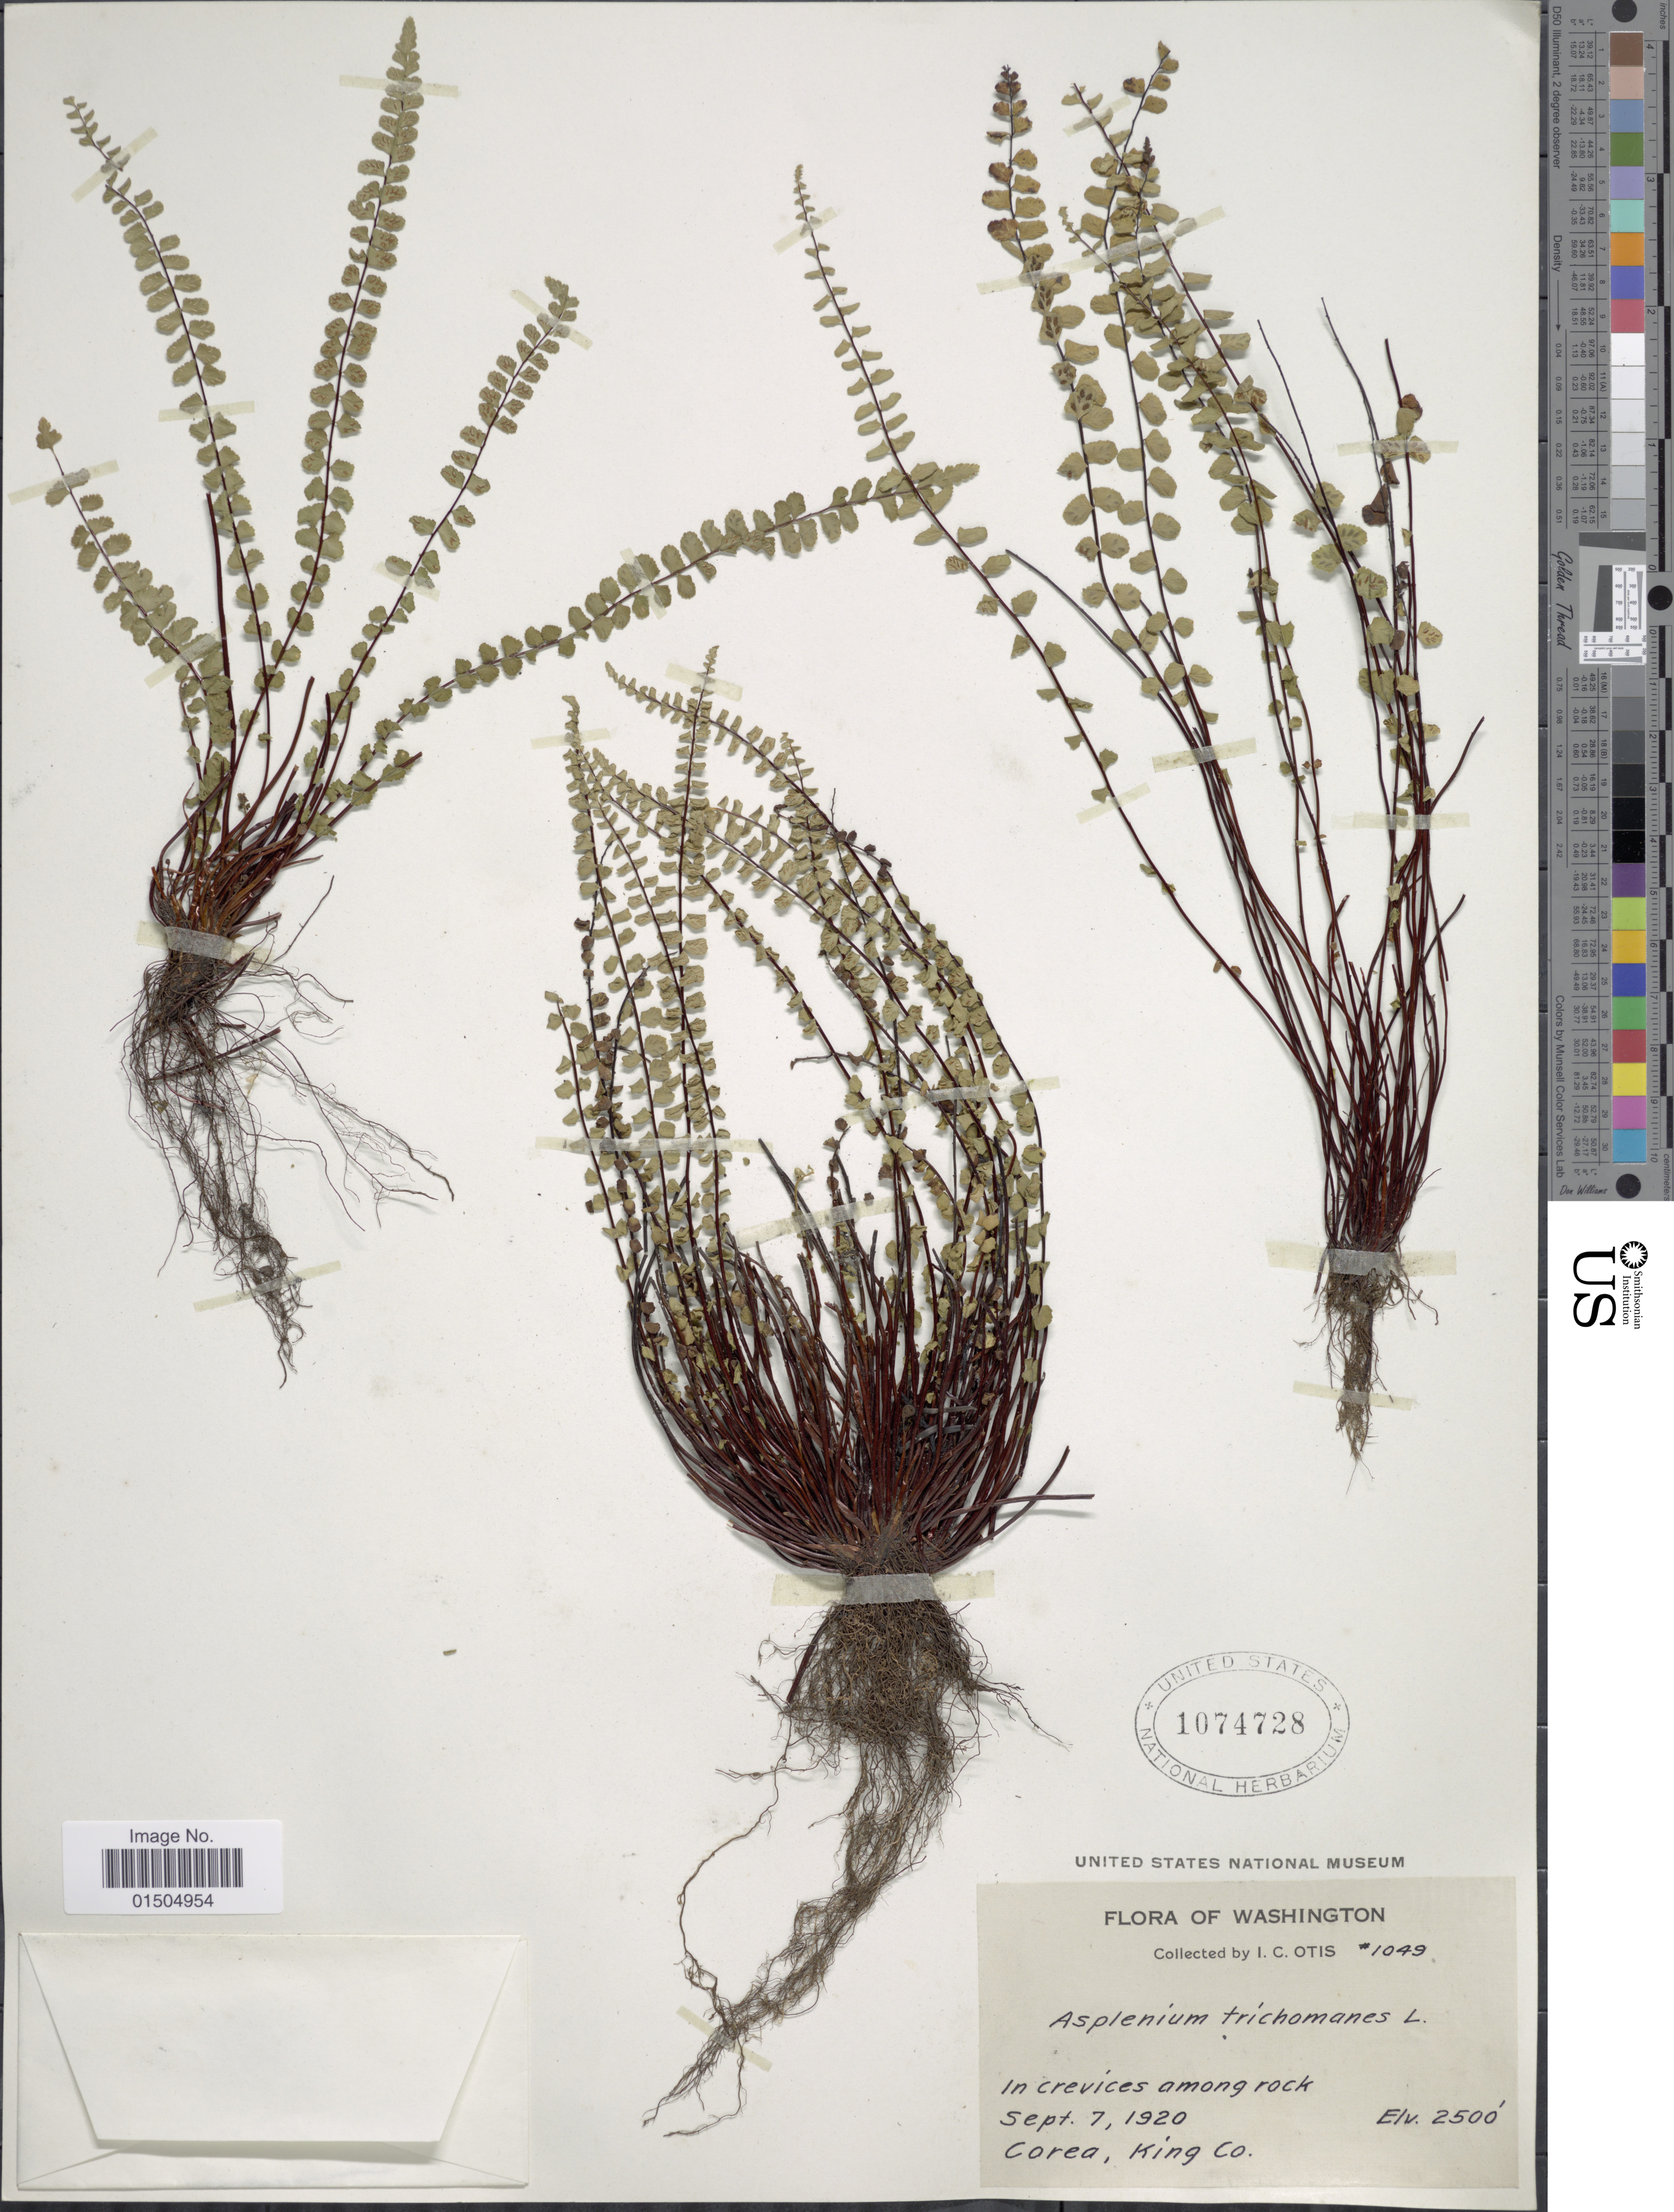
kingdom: Plantae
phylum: Tracheophyta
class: Polypodiopsida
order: Polypodiales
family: Aspleniaceae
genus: Asplenium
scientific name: Asplenium trichomanes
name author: L.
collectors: I. C. Otis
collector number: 1049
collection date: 1920-09-07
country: United States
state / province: Washington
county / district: King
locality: In crevices among rock. Corea, King Co.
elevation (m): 762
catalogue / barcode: US 1074728